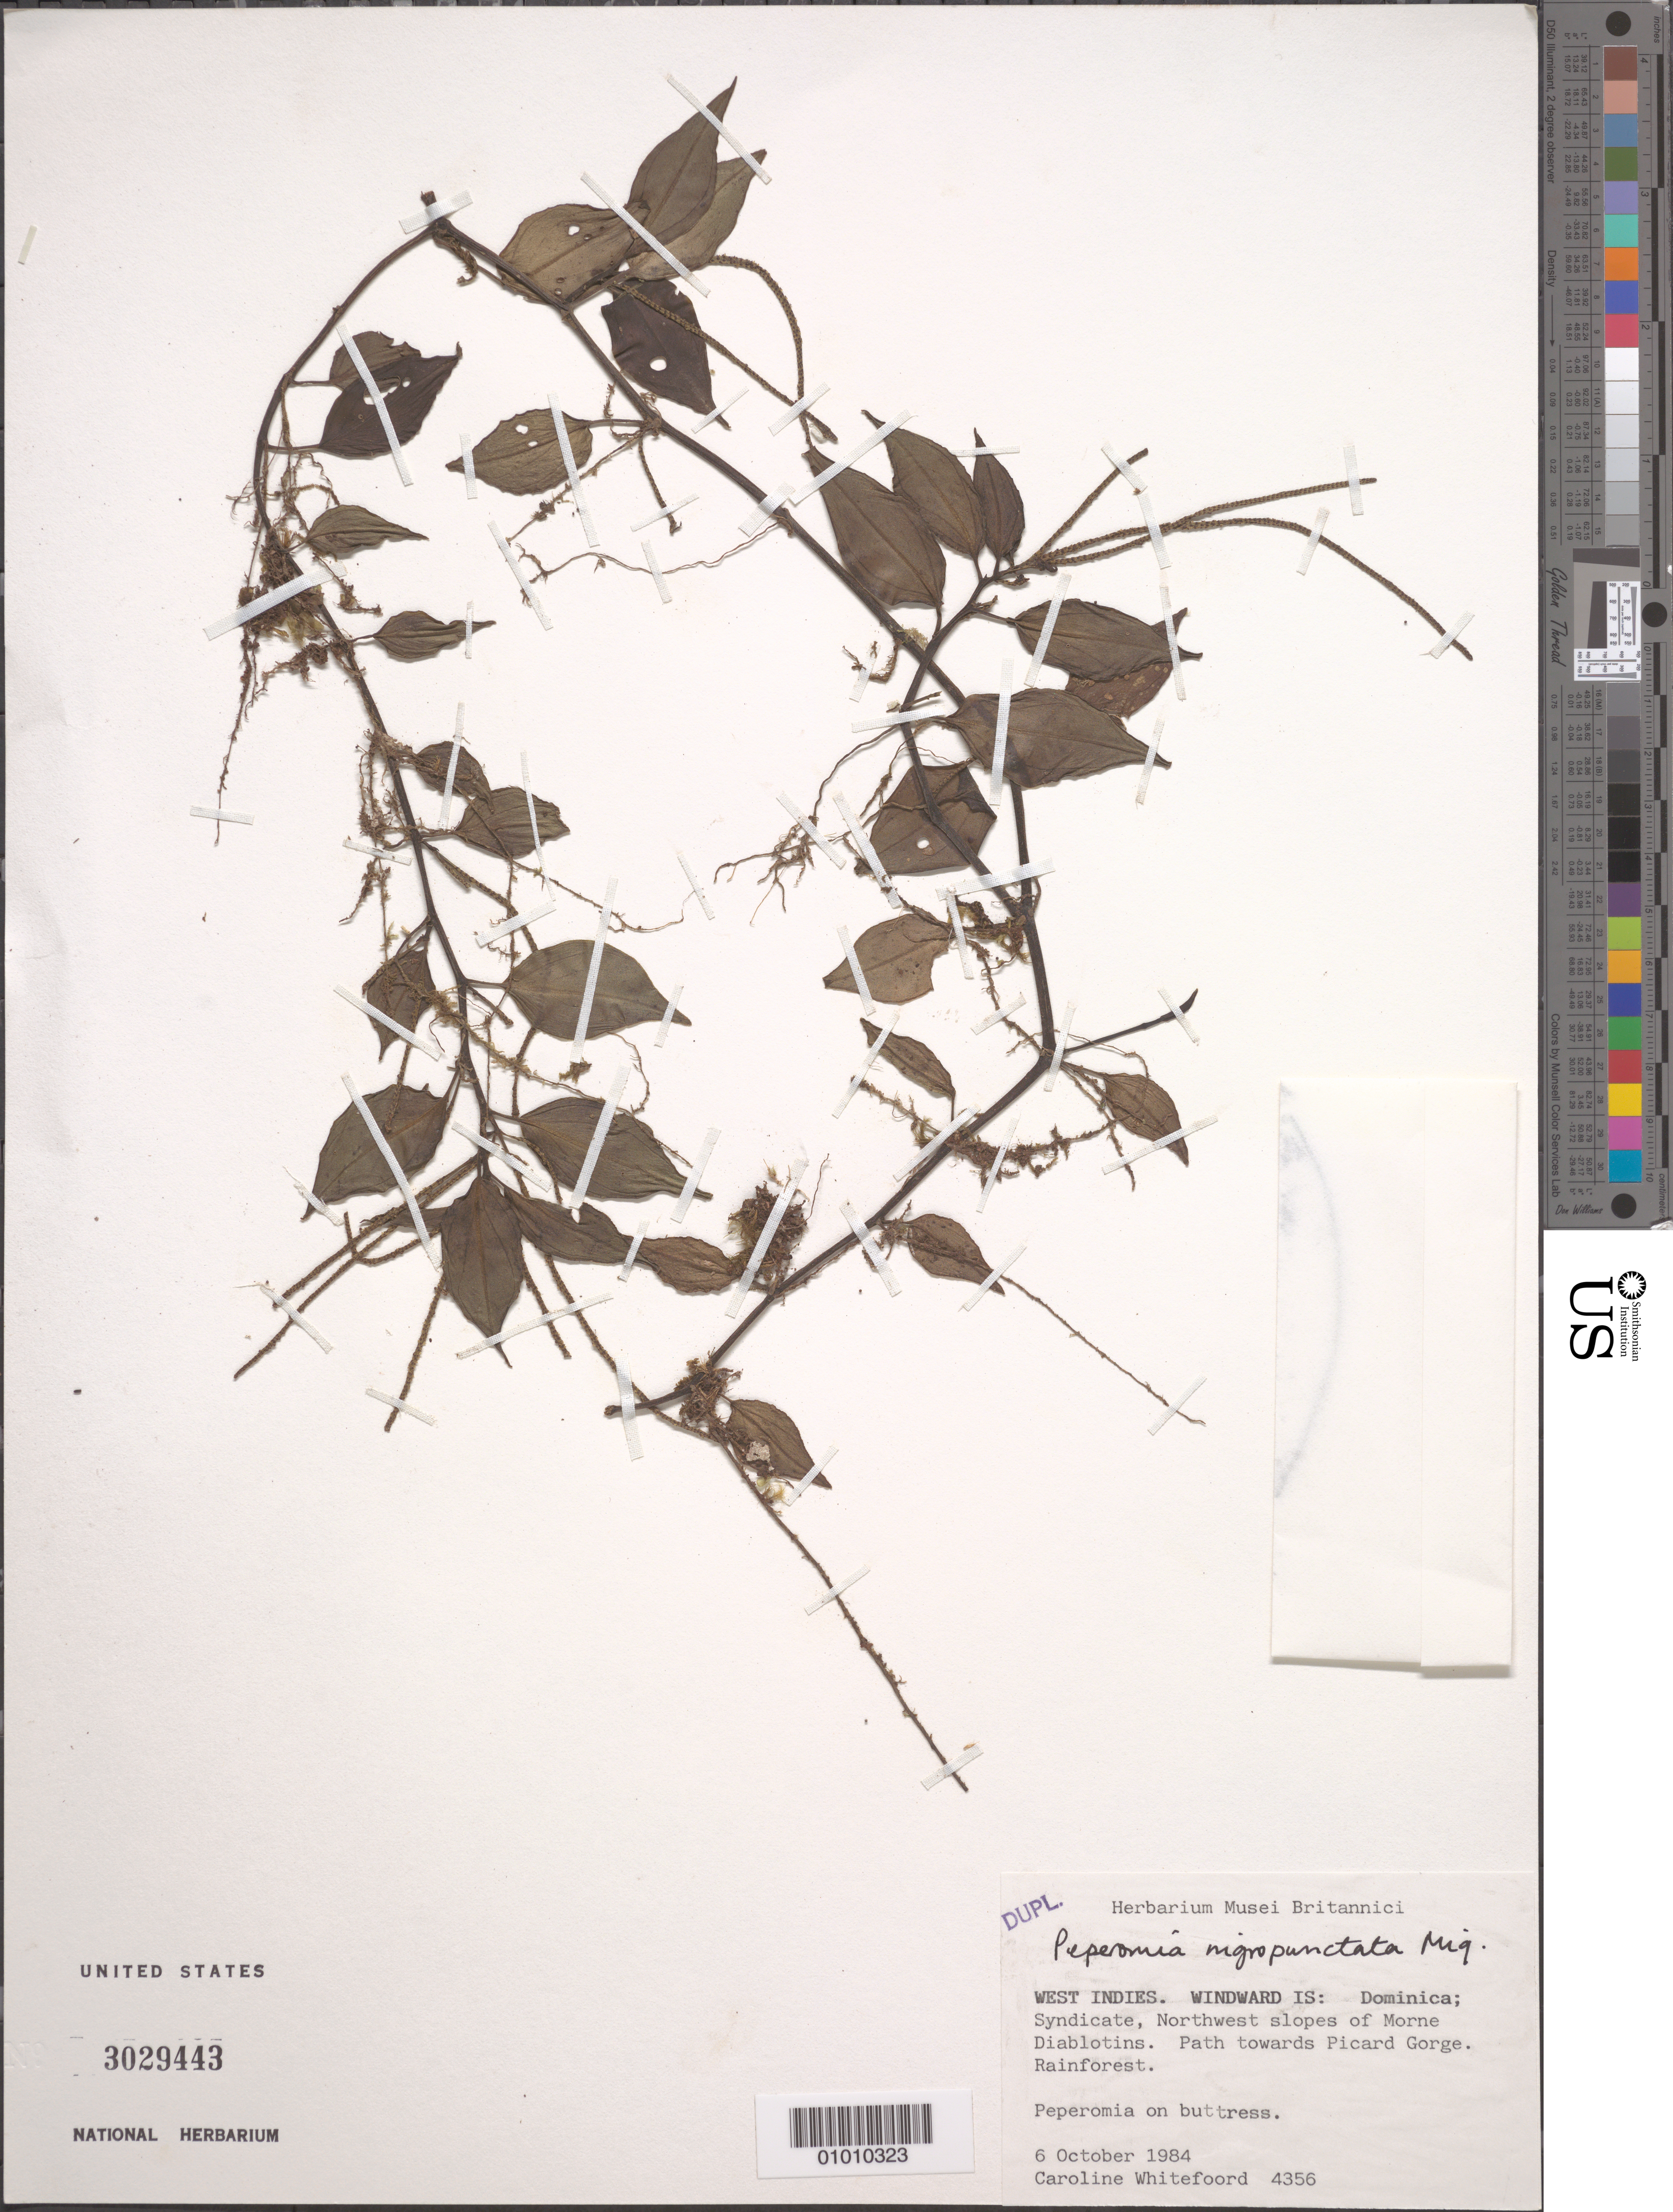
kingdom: Plantae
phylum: Tracheophyta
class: Magnoliopsida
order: Piperales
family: Piperaceae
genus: Peperomia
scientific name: Peperomia nigropunctata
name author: Miq.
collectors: C. Whitefoord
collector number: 4356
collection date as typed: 06 Oct 1984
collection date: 1984-10-06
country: Dominica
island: Dominica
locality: Syndicate, NW slopes of Morne Diablotins. Path towards Picard Gorge. Rainforest.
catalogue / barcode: US 3029443